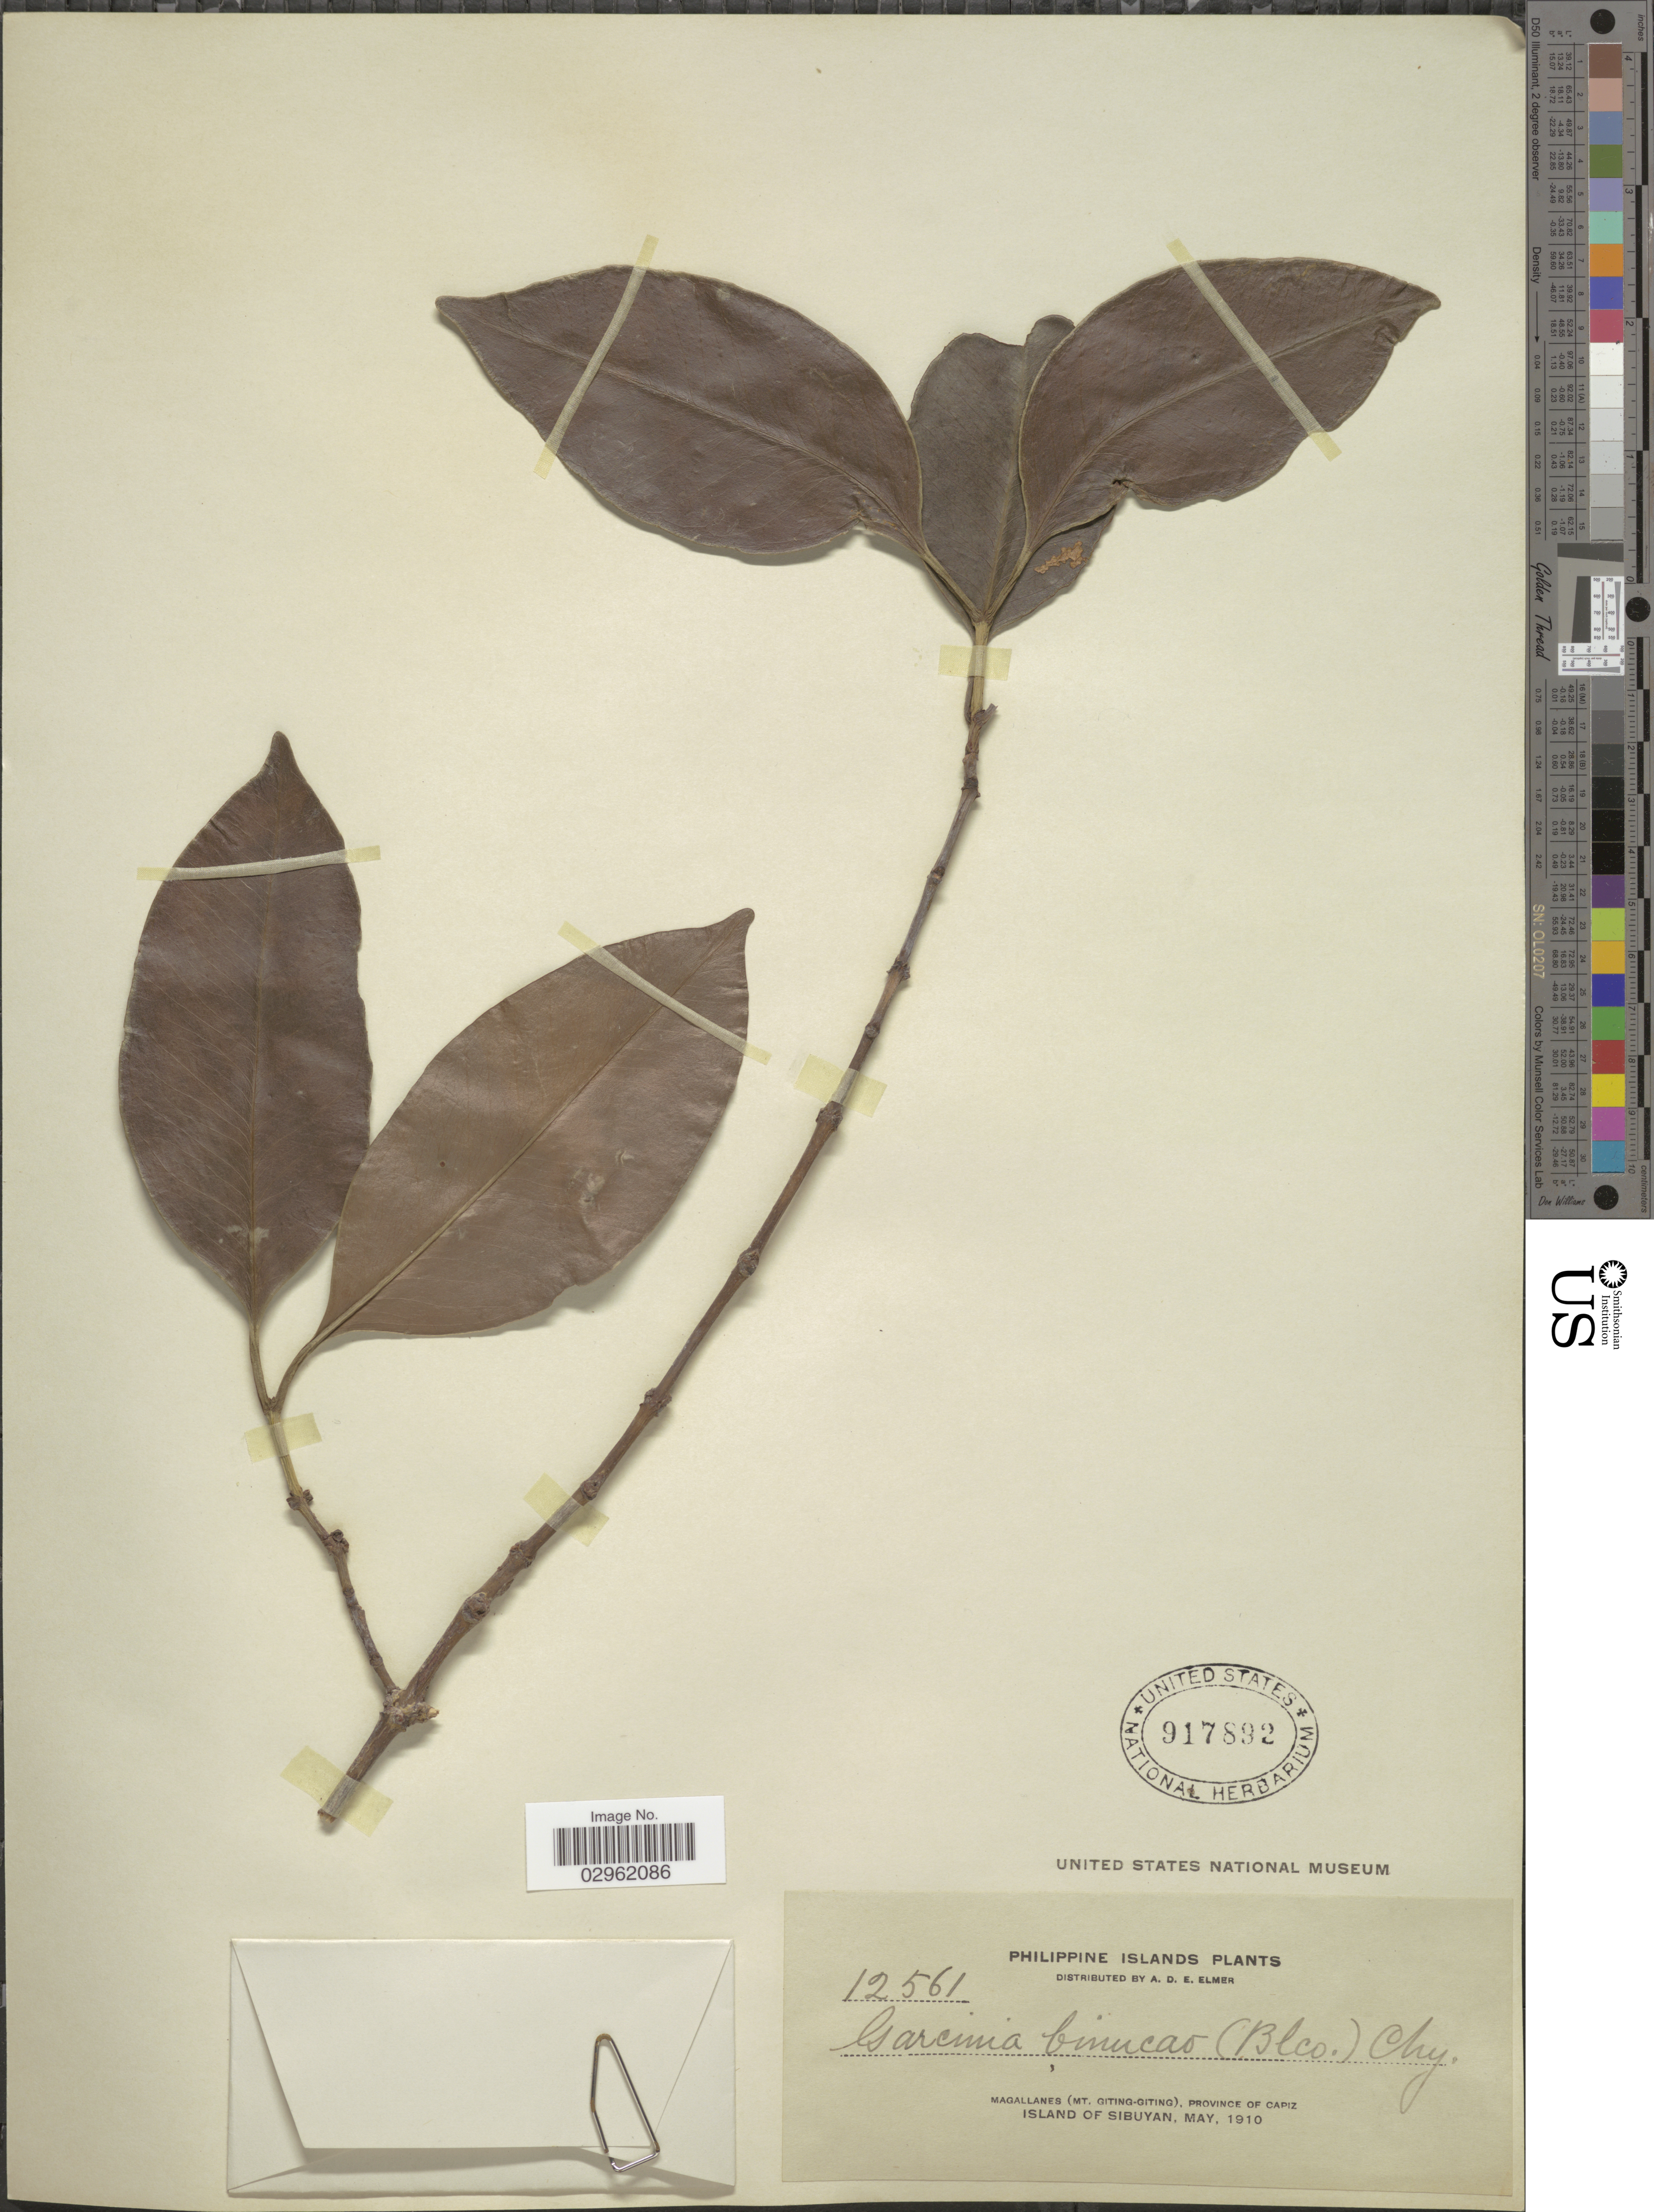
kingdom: Plantae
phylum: Tracheophyta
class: Magnoliopsida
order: Malpighiales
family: Clusiaceae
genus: Garcinia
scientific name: Garcinia binucao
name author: (Blanco) Choisy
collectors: A. D. E. Elmer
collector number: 12561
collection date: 1910-05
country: Philippines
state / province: Western Visayas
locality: Philippine Islands. Magallanes (Mt. Giting-Giting), Province of Capiz. Island of Sibuyan.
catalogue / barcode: US 917892